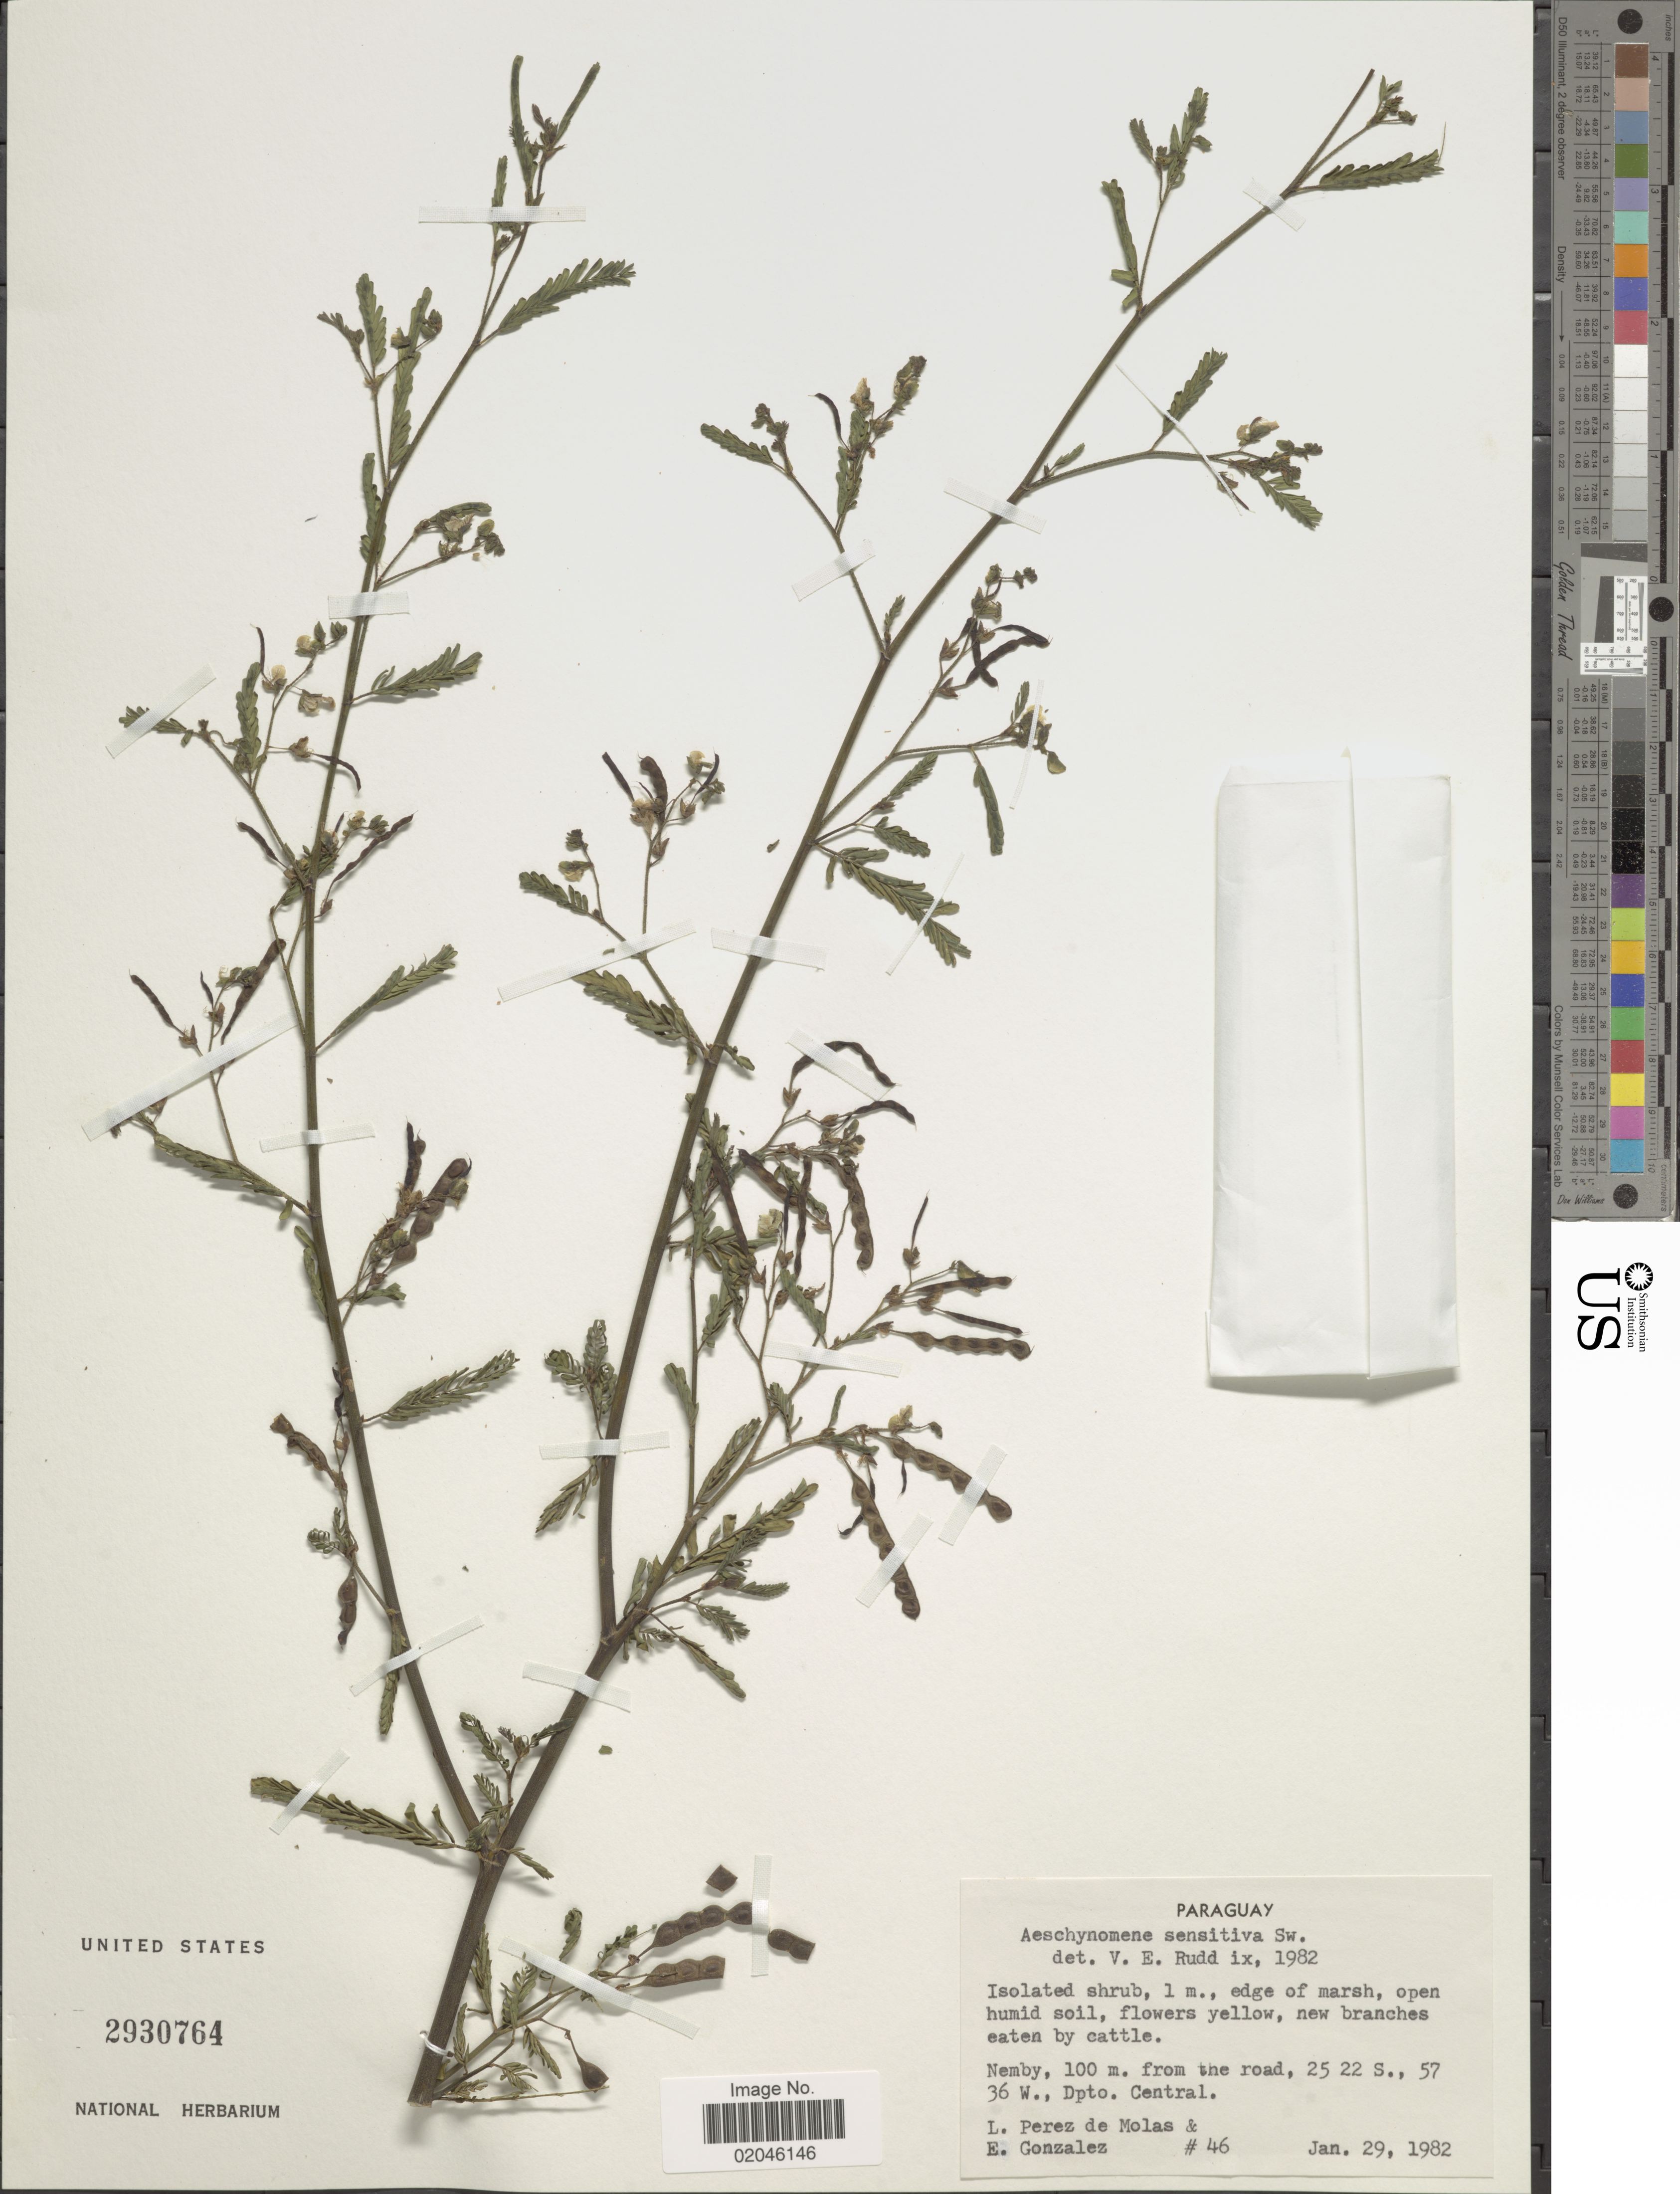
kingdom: Plantae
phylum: Tracheophyta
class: Magnoliopsida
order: Fabales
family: Fabaceae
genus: Aeschynomene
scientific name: Aeschynomene sensitiva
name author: Sw.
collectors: L. Perez de Molas & E. Gonzalez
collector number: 46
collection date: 1982-01-29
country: Paraguay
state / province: Central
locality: Nemby, 100 m. from the road.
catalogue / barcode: US 2930764